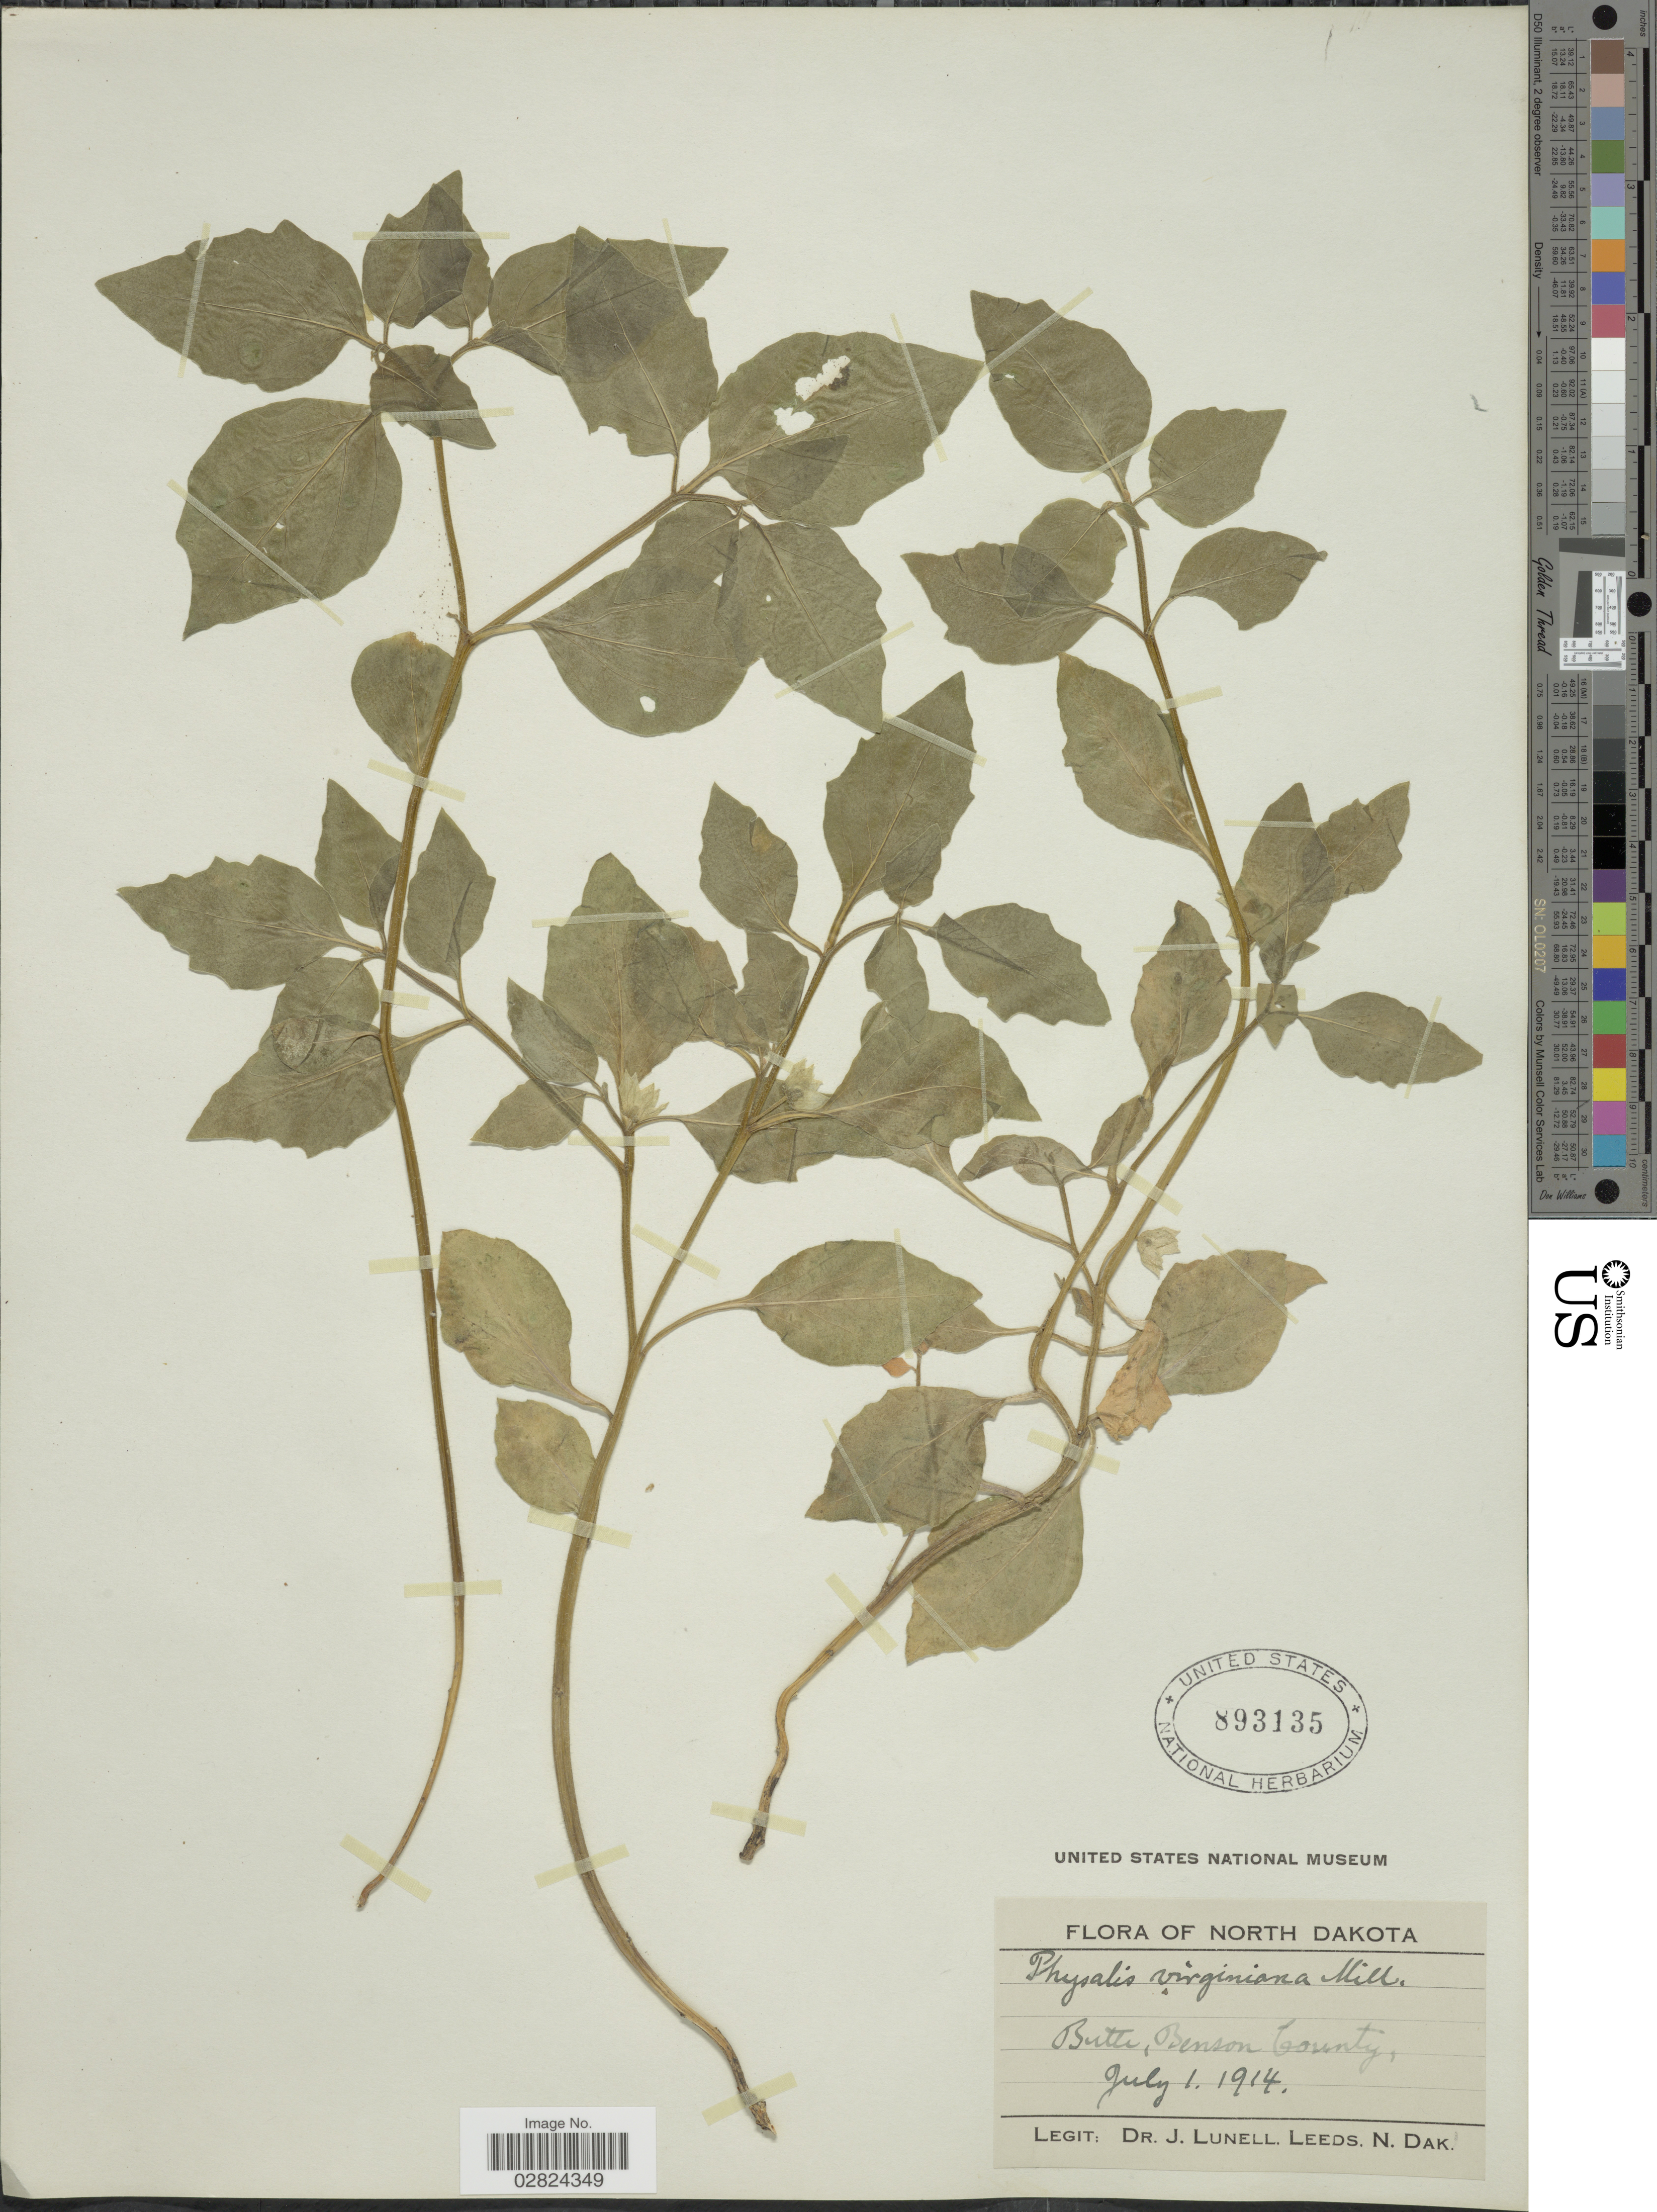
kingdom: Plantae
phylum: Tracheophyta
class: Magnoliopsida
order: Solanales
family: Solanaceae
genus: Physalis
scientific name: Physalis virginiana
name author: Mill.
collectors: J. Lunell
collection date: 1914-07-01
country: United States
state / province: North Dakota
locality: Butte, Benson County.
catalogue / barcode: US 893135